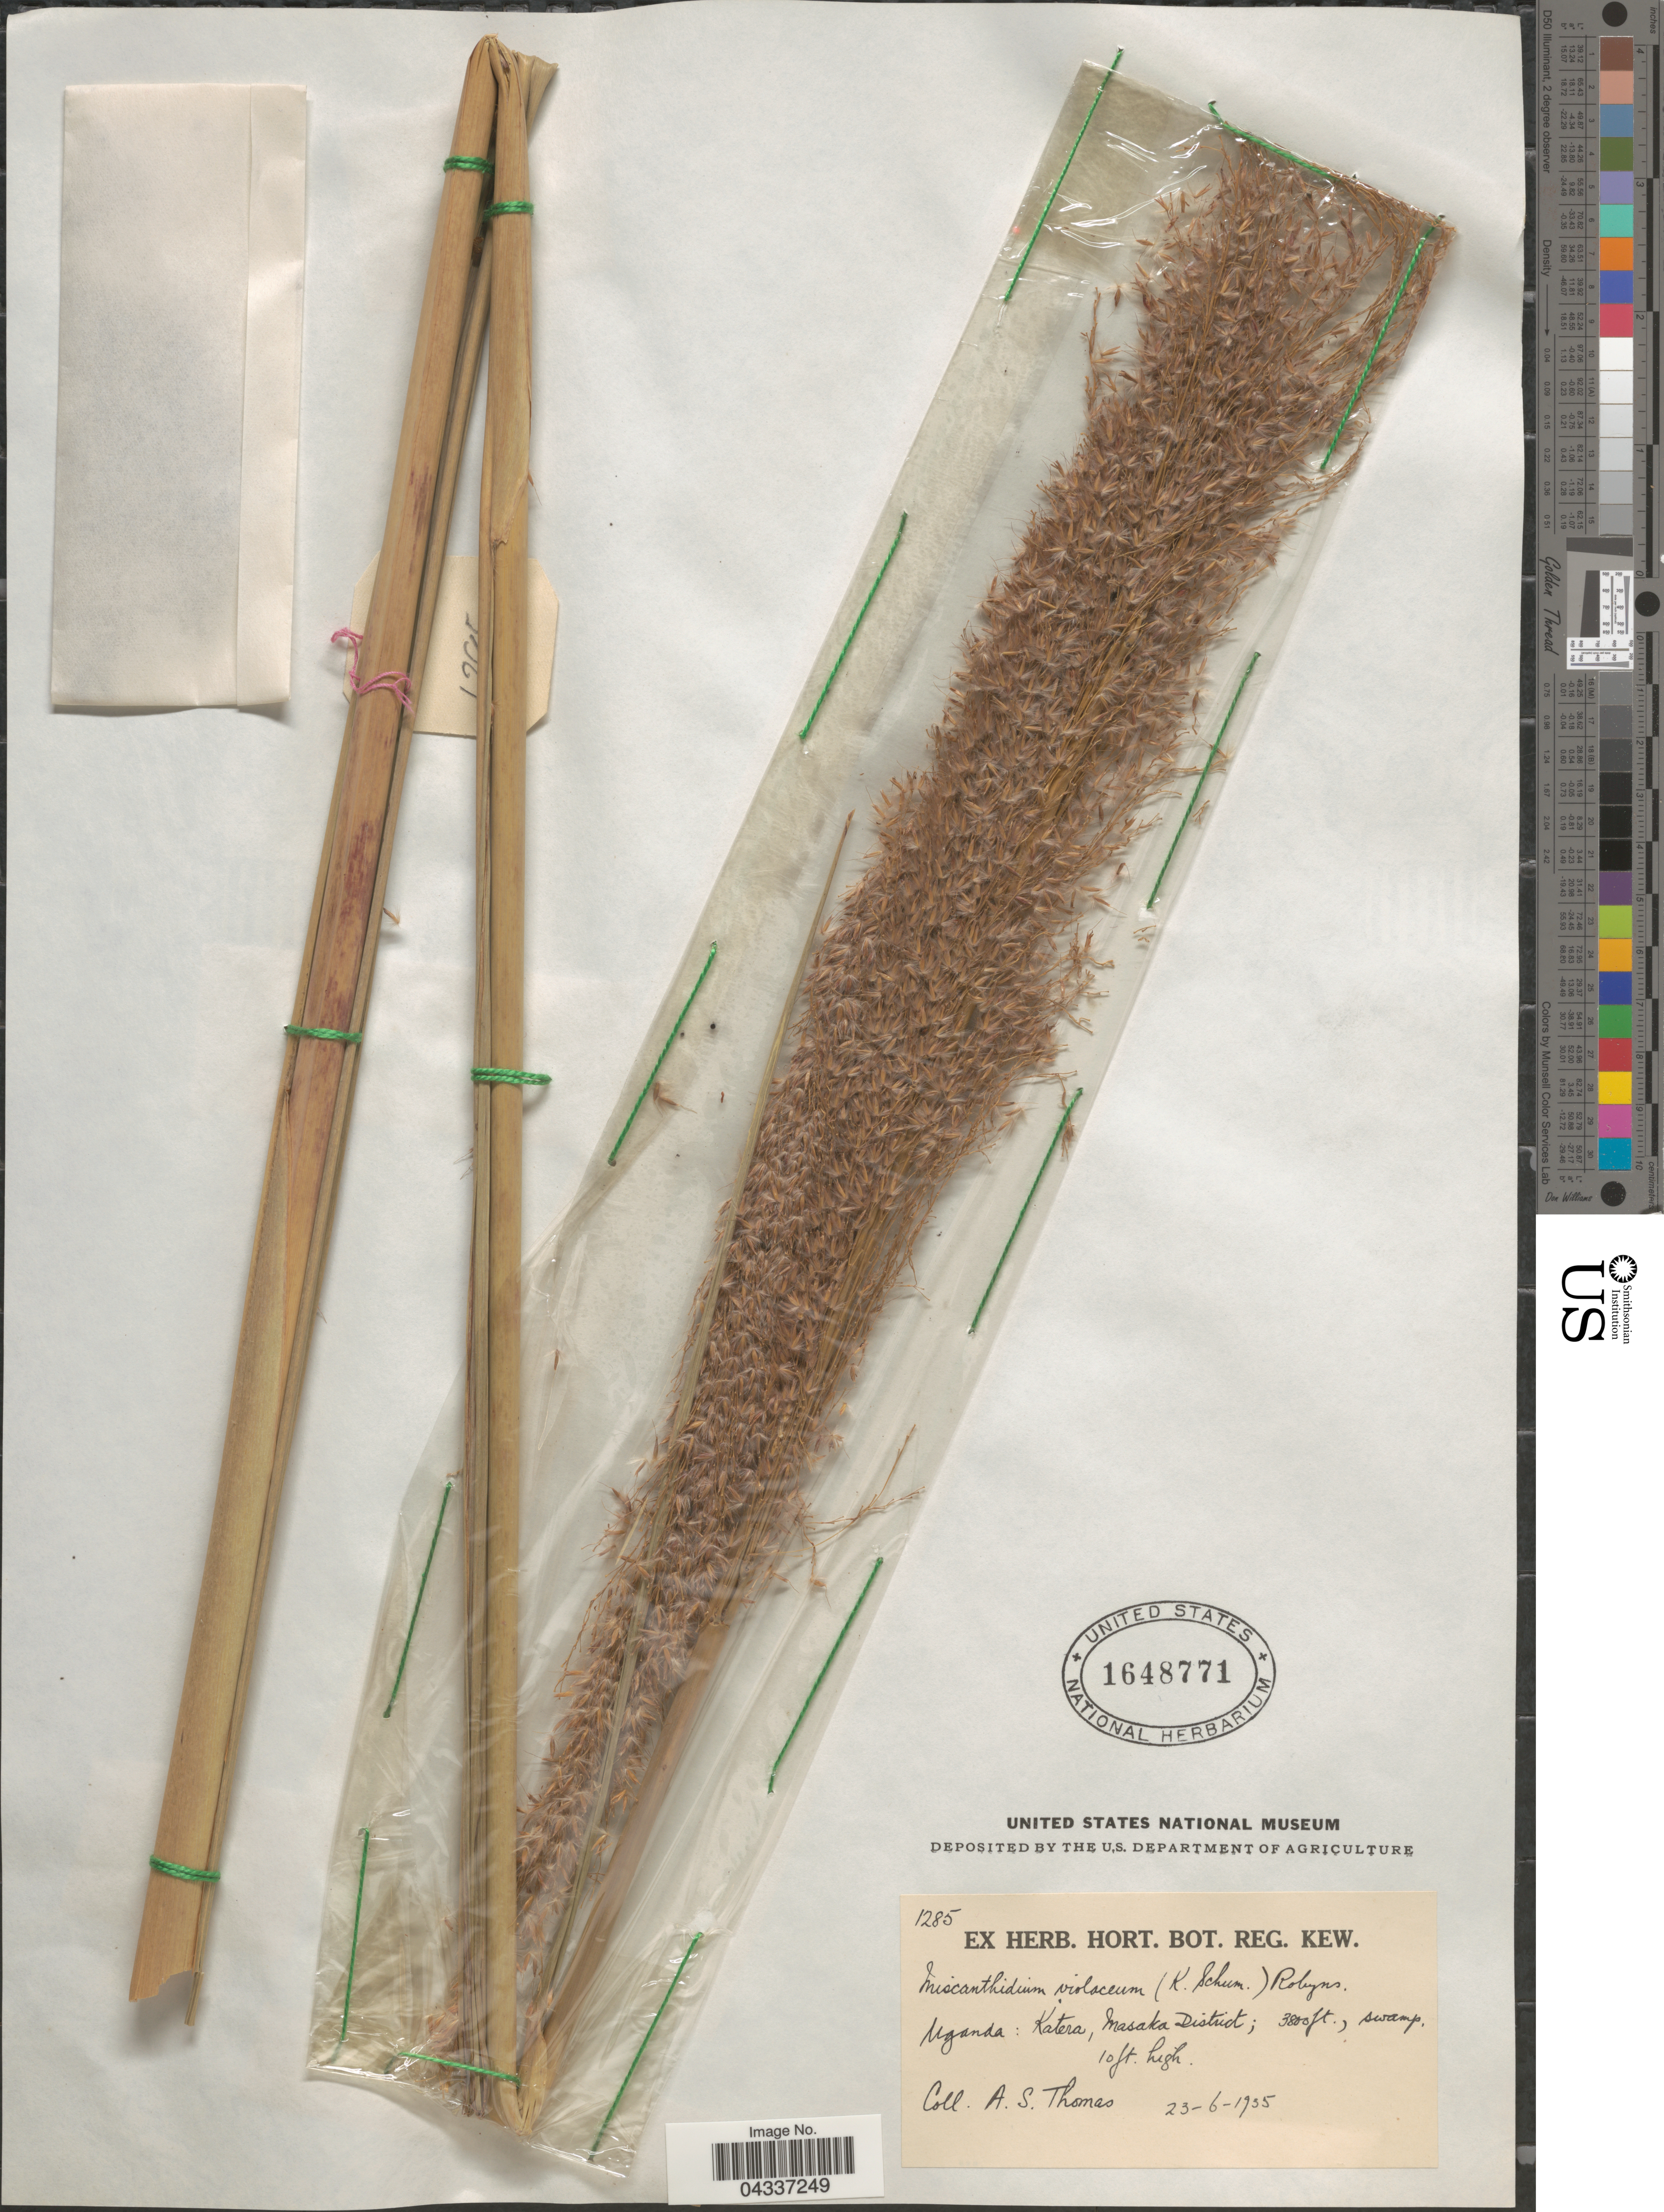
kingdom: Plantae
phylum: Tracheophyta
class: Liliopsida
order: Poales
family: Poaceae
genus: Miscanthidium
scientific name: Miscanthidium violaceum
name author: (K. Schum.) Robyns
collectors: A. Thomas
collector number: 1285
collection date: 1935-06-23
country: Uganda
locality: Katera, Masaka District.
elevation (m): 1158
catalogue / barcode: US 1648771